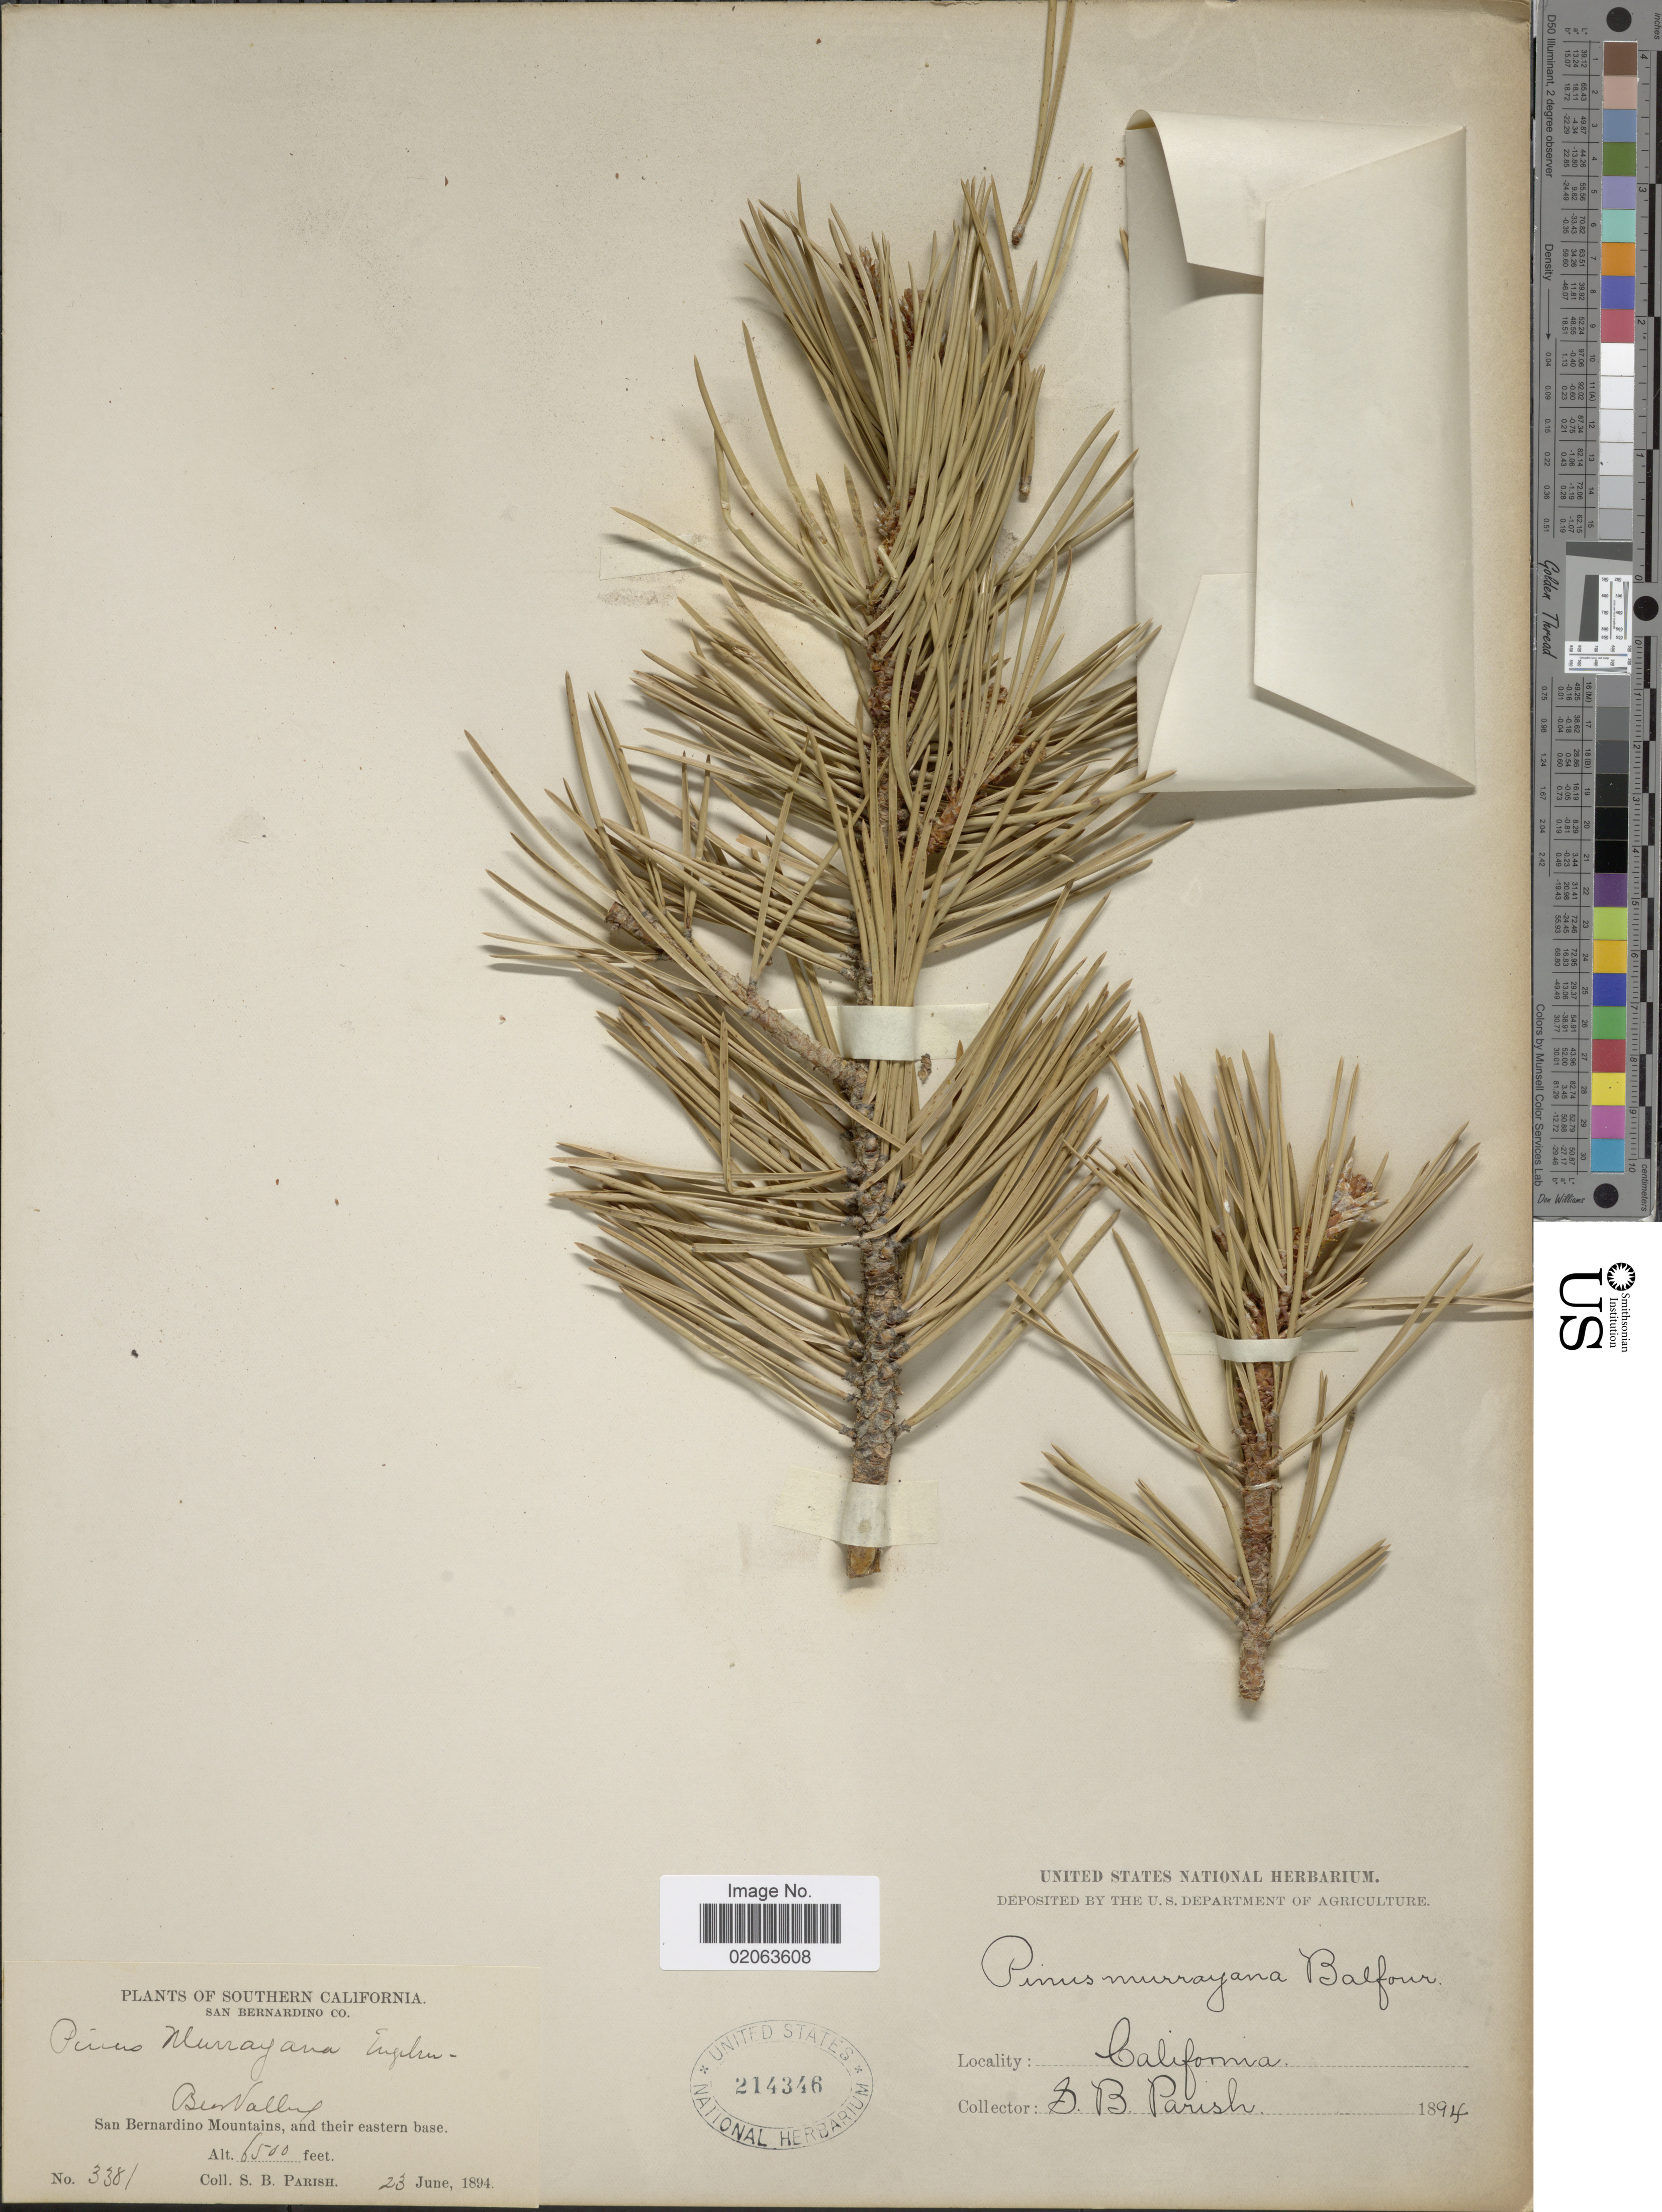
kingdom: Plantae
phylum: Tracheophyta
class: Pinopsida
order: Pinales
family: Pinaceae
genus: Pinus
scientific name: Pinus contorta var. murrayana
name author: (Balf.) S. Watson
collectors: S. B. Parish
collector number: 3381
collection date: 1894-06-23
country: United States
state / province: California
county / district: San Bernardino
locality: Southern California. San Bernardino Co. Bear Valley. San Bernardino Mountains, and their eastern base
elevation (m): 1981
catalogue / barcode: US 214346